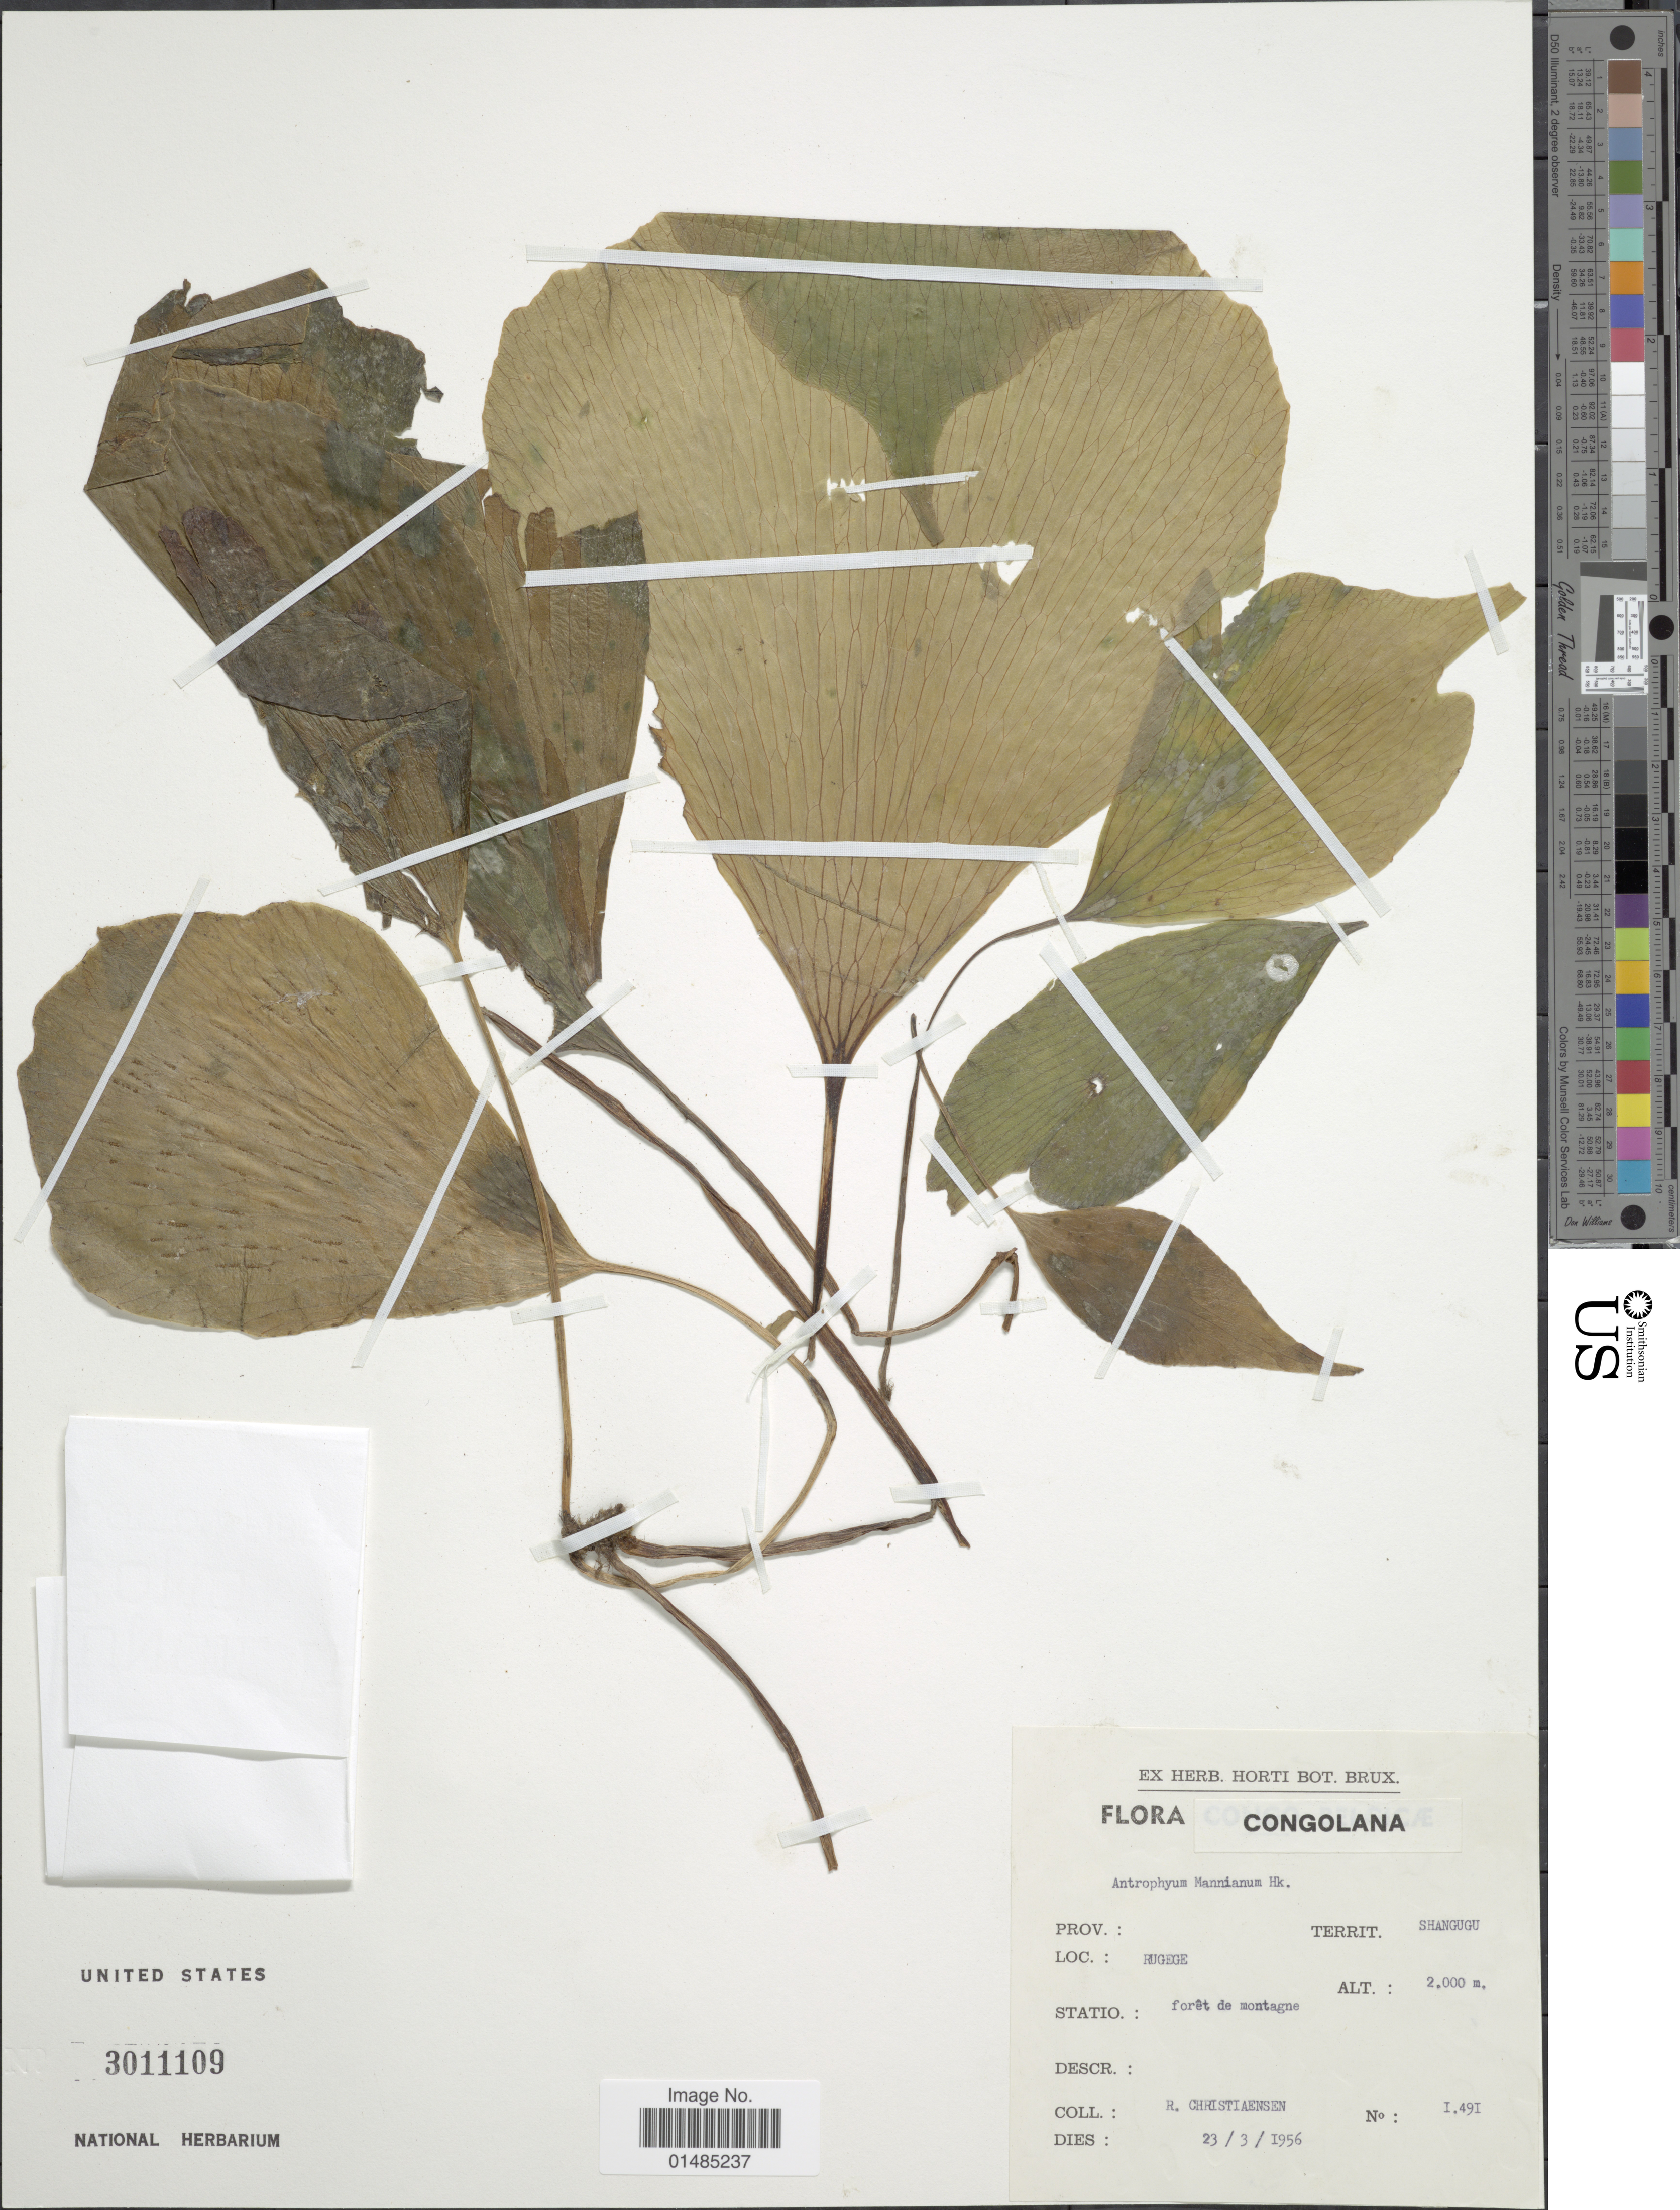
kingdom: Plantae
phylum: Tracheophyta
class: Polypodiopsida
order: Polypodiales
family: Pteridaceae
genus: Antrophyum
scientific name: Antrophyum mannianum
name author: Hook.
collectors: A. Christiaensen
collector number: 1491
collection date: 1956-03-23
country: Congo, Republic of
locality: Congolana, Shangugu, Rugege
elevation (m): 2000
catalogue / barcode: US 3011109